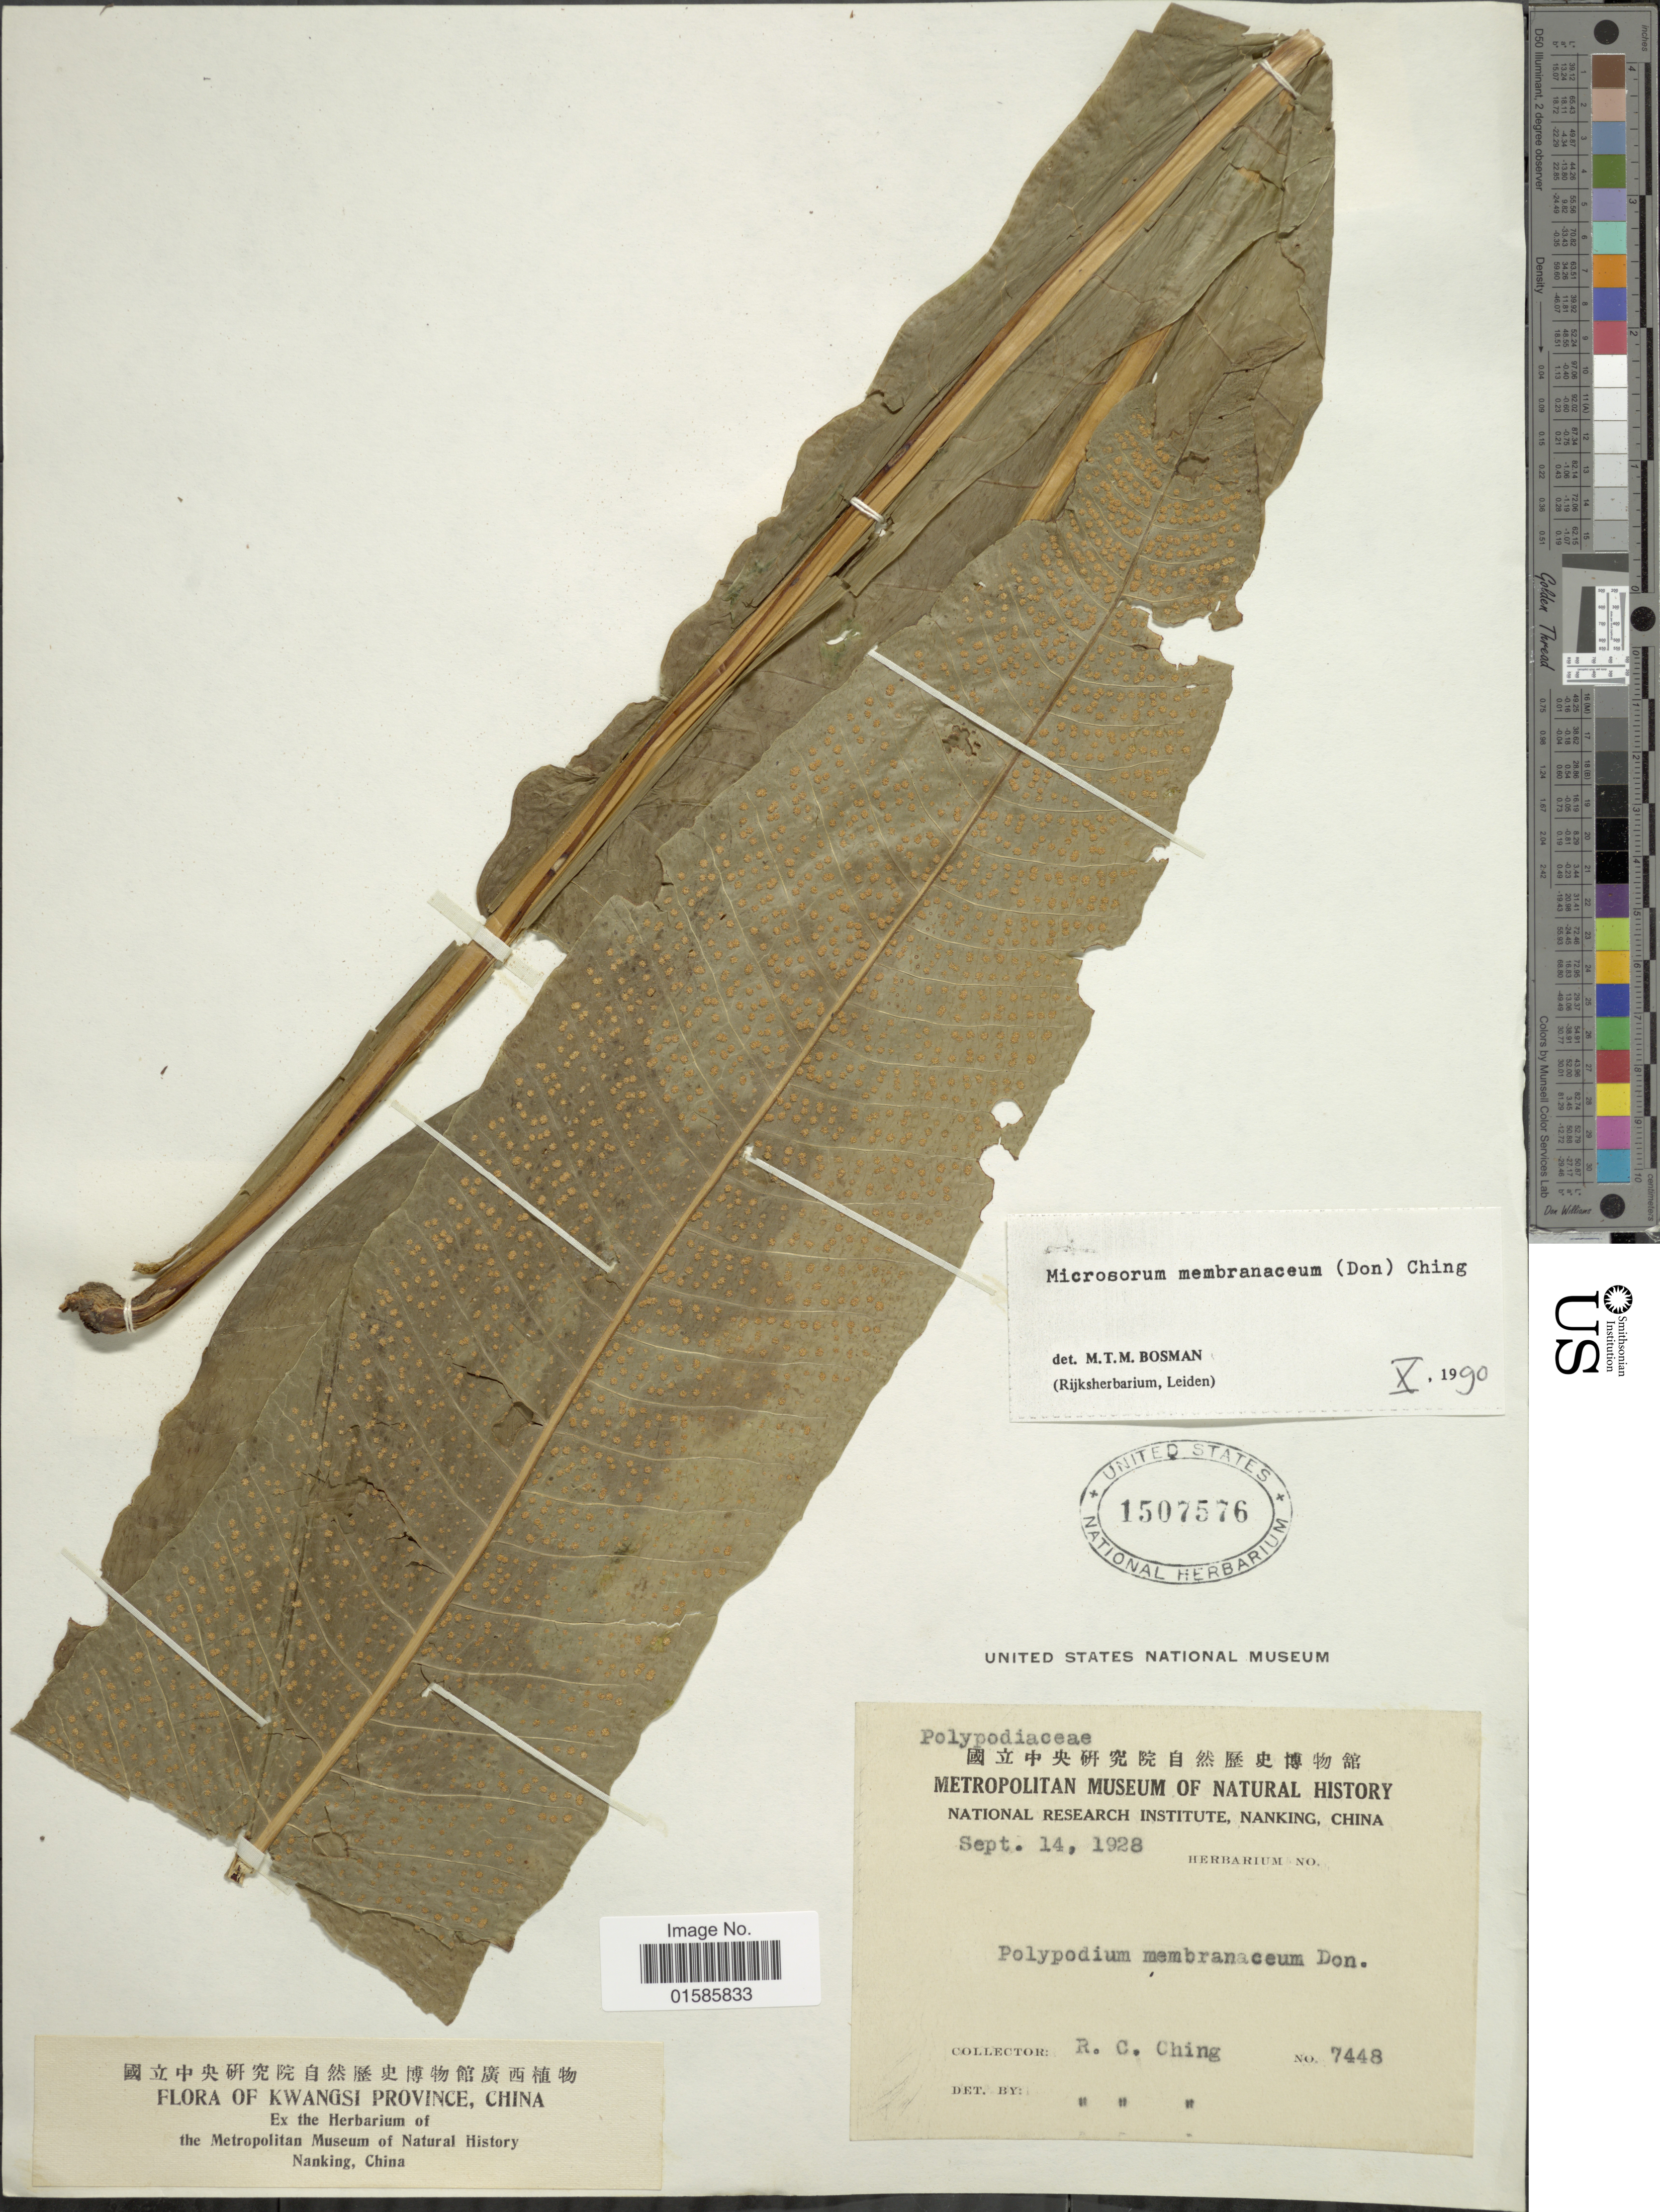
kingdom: Plantae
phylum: Tracheophyta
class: Polypodiopsida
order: Polypodiales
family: Polypodiaceae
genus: Microsorum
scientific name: Microsorum membranaceum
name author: (D. Don) Ching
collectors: R. C. Ching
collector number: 7448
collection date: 1928-09-14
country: China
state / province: Guangxi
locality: Kwangsi province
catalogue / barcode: US 1507576